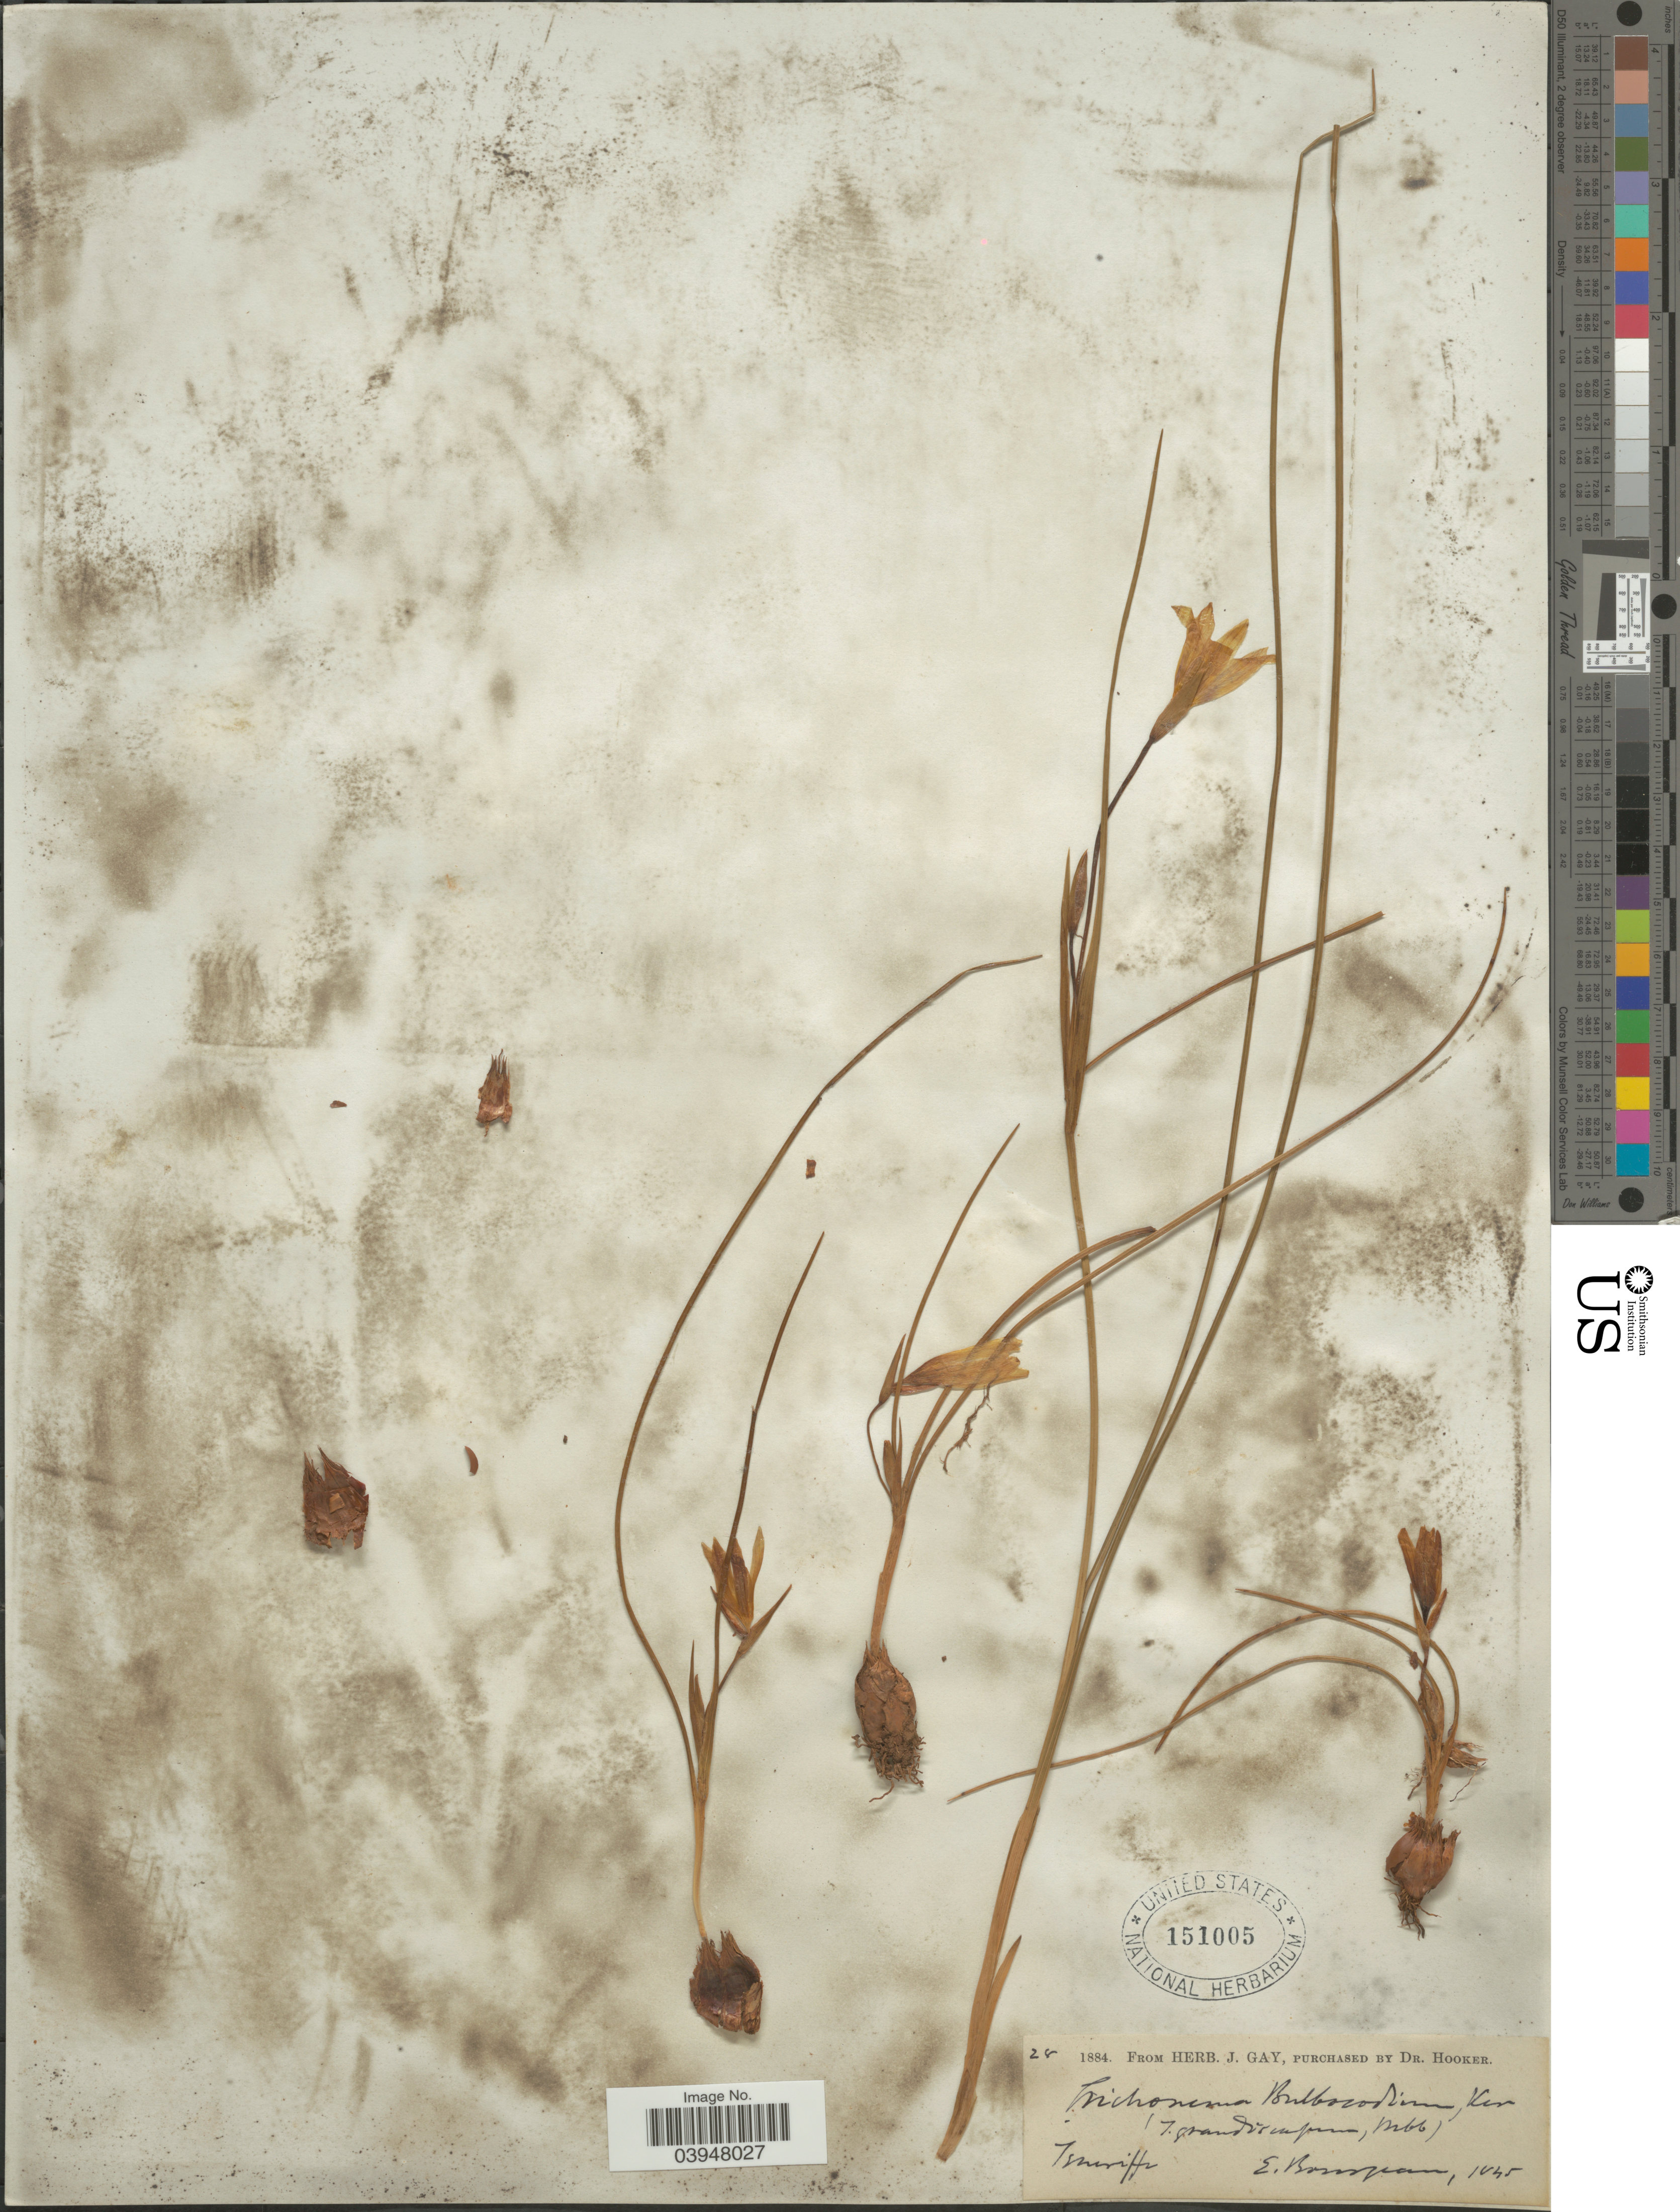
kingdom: Plantae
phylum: Tracheophyta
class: Liliopsida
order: Asparagales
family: Iridaceae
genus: Romulea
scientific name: Romulea bulbocodium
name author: (L.) Sebast. & Mauri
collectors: E. Bourgeau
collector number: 28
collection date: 1845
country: Spain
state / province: Canarias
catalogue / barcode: US 151005